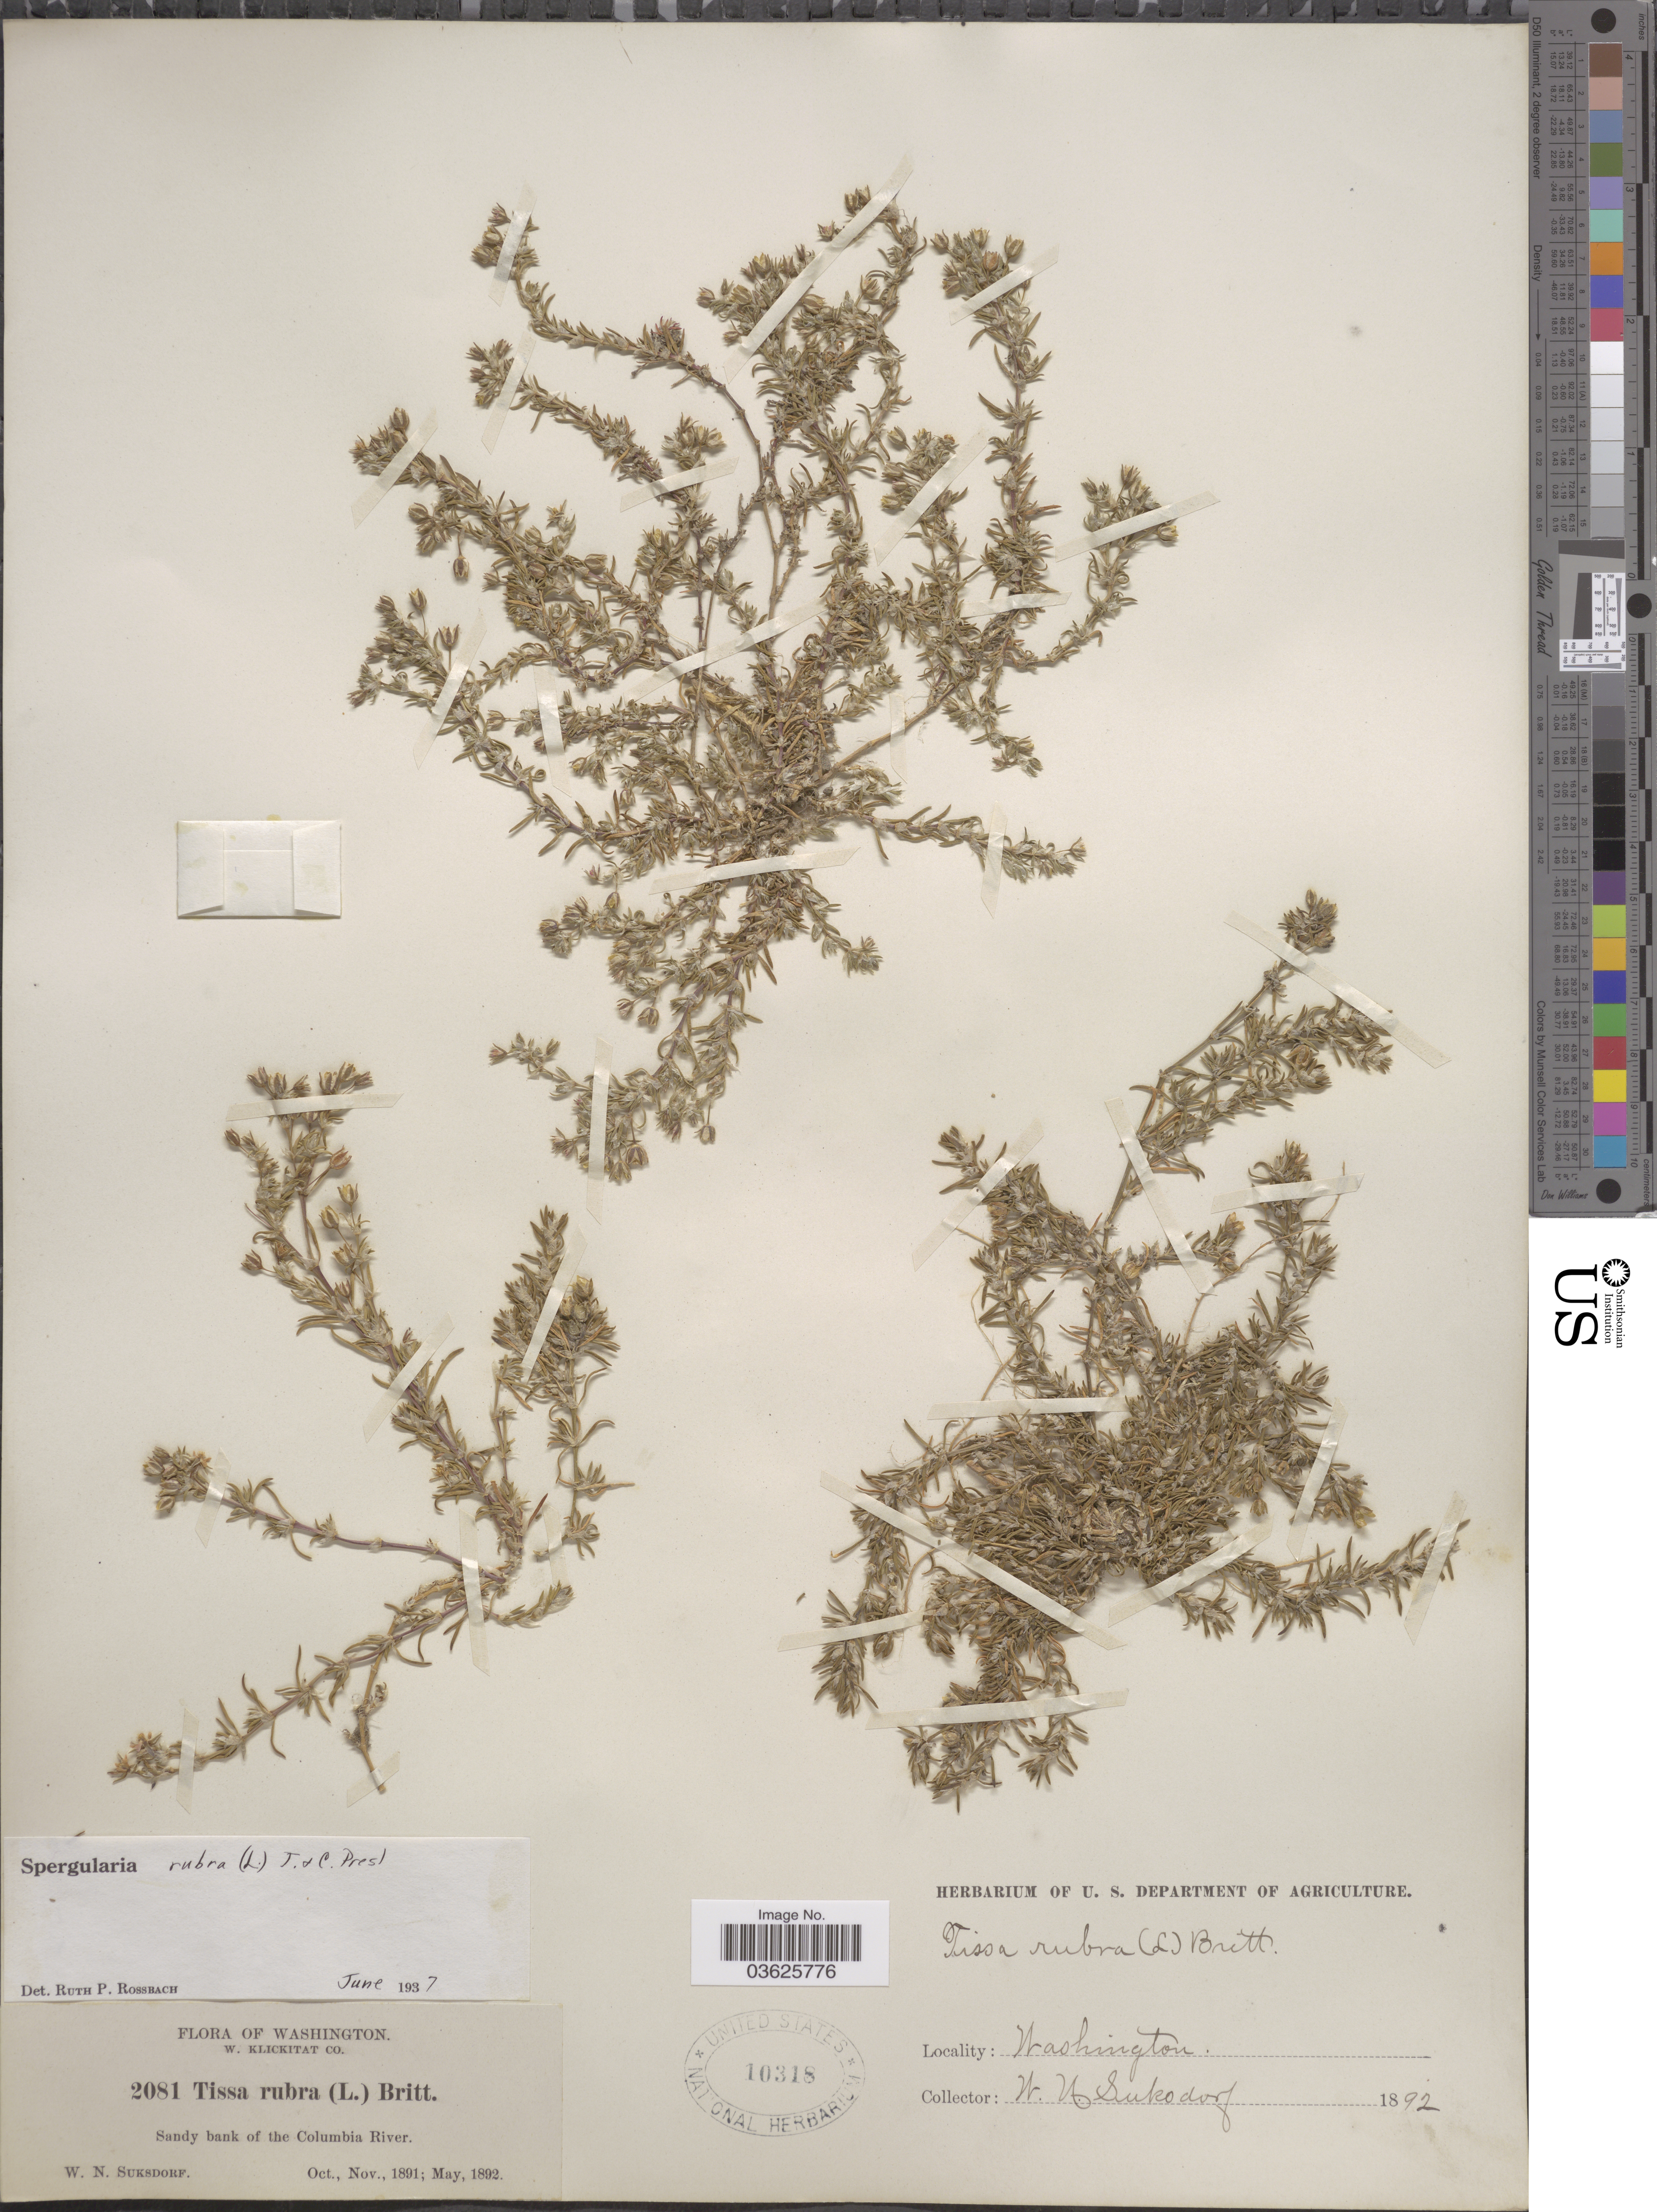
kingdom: Plantae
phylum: Tracheophyta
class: Magnoliopsida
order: Caryophyllales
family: Caryophyllaceae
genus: Spergularia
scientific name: Spergularia rubra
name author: (L.) J. Presl & C. Presl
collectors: W. N. Suksdorf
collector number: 2081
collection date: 1892-05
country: United States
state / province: Washington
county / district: Klickitat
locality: W. Klickitat Co. Sandy bank of the Columbia River.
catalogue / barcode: US 10318